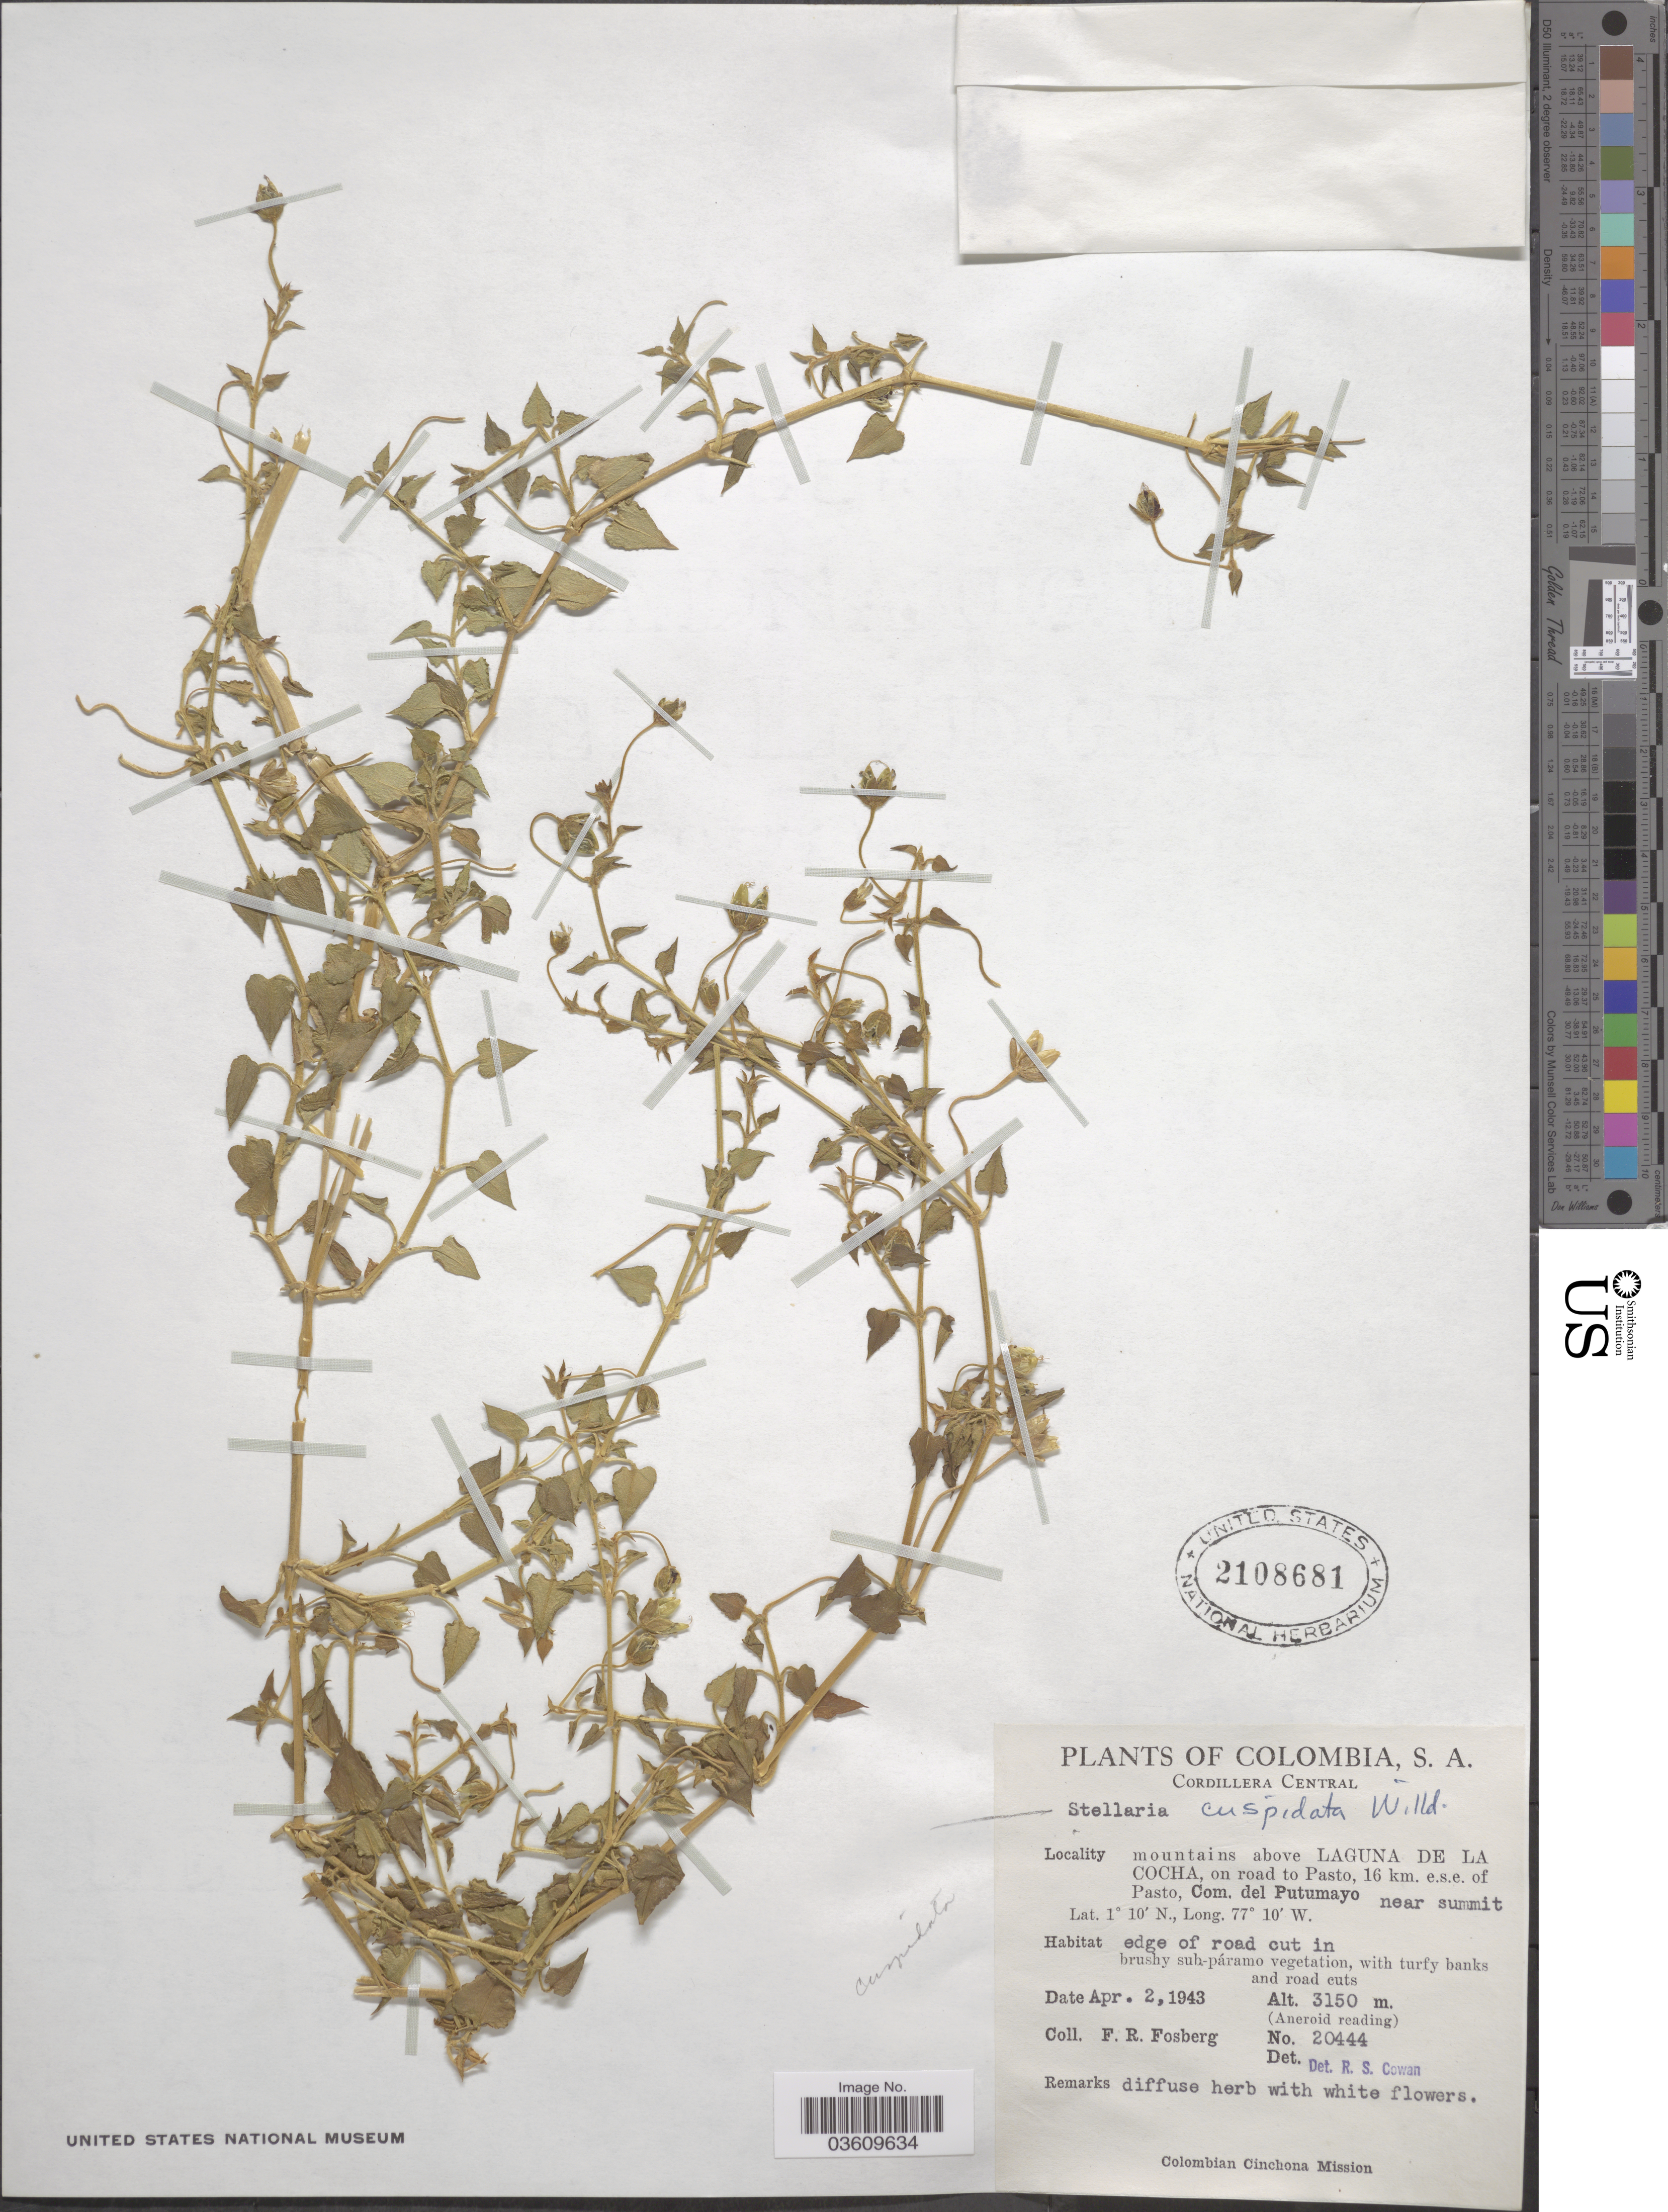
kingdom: Plantae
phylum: Tracheophyta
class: Magnoliopsida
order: Caryophyllales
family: Caryophyllaceae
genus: Stellaria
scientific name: Stellaria cuspidata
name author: Willd. ex Schltdl.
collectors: F. R. Fosberg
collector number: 20444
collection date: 1943-04-02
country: Colombia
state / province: Putumayo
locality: Cordillera Central. Mountains above Laguna de La Cocha, on road to Pasto, 16 km. e.s.e. of Pasto, Com. del Putumayo.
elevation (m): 3150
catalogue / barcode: US 2108681